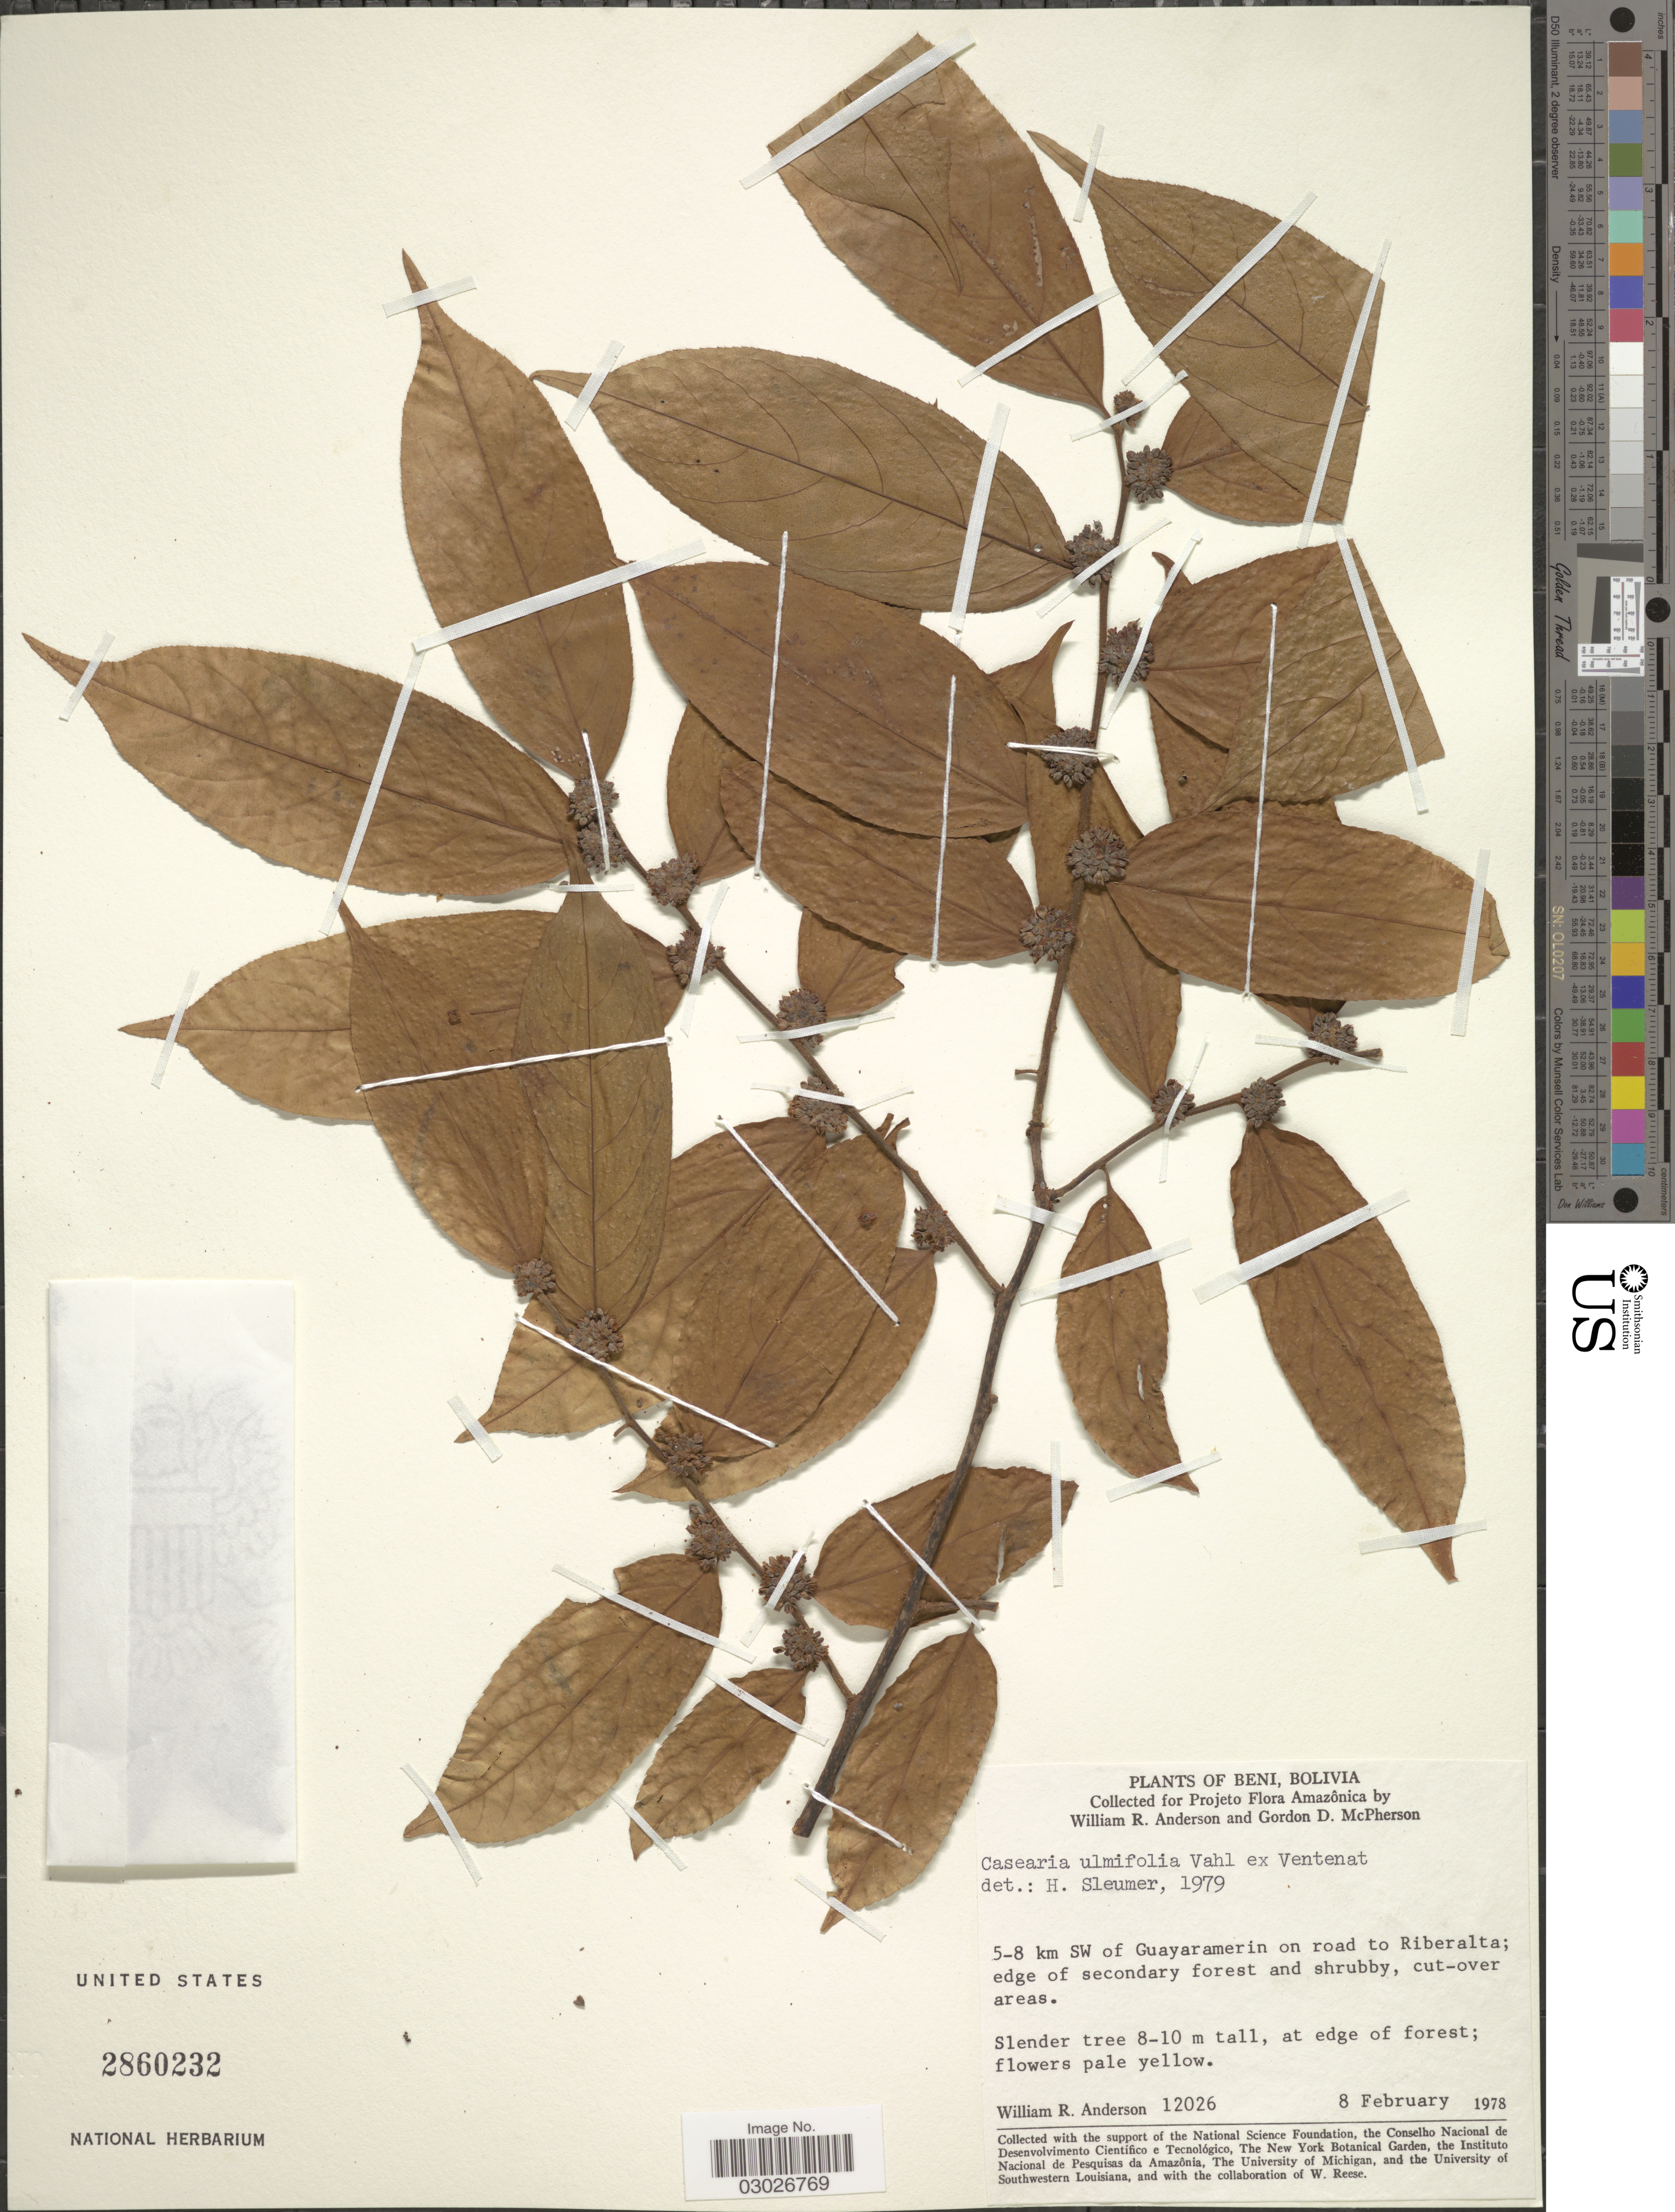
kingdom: Plantae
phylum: Tracheophyta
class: Magnoliopsida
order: Malpighiales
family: Salicaceae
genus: Casearia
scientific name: Casearia ulmifolia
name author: Vahl ex Vent.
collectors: W. R. Anderson & G. D. McPherson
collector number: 12026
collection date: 1978-02-08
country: Bolivia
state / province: Beni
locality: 5-8 km SW of Guayaramerin on road to Riberalta; edge of secondary forest and shrubby, cut-over areas.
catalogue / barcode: US 2860232